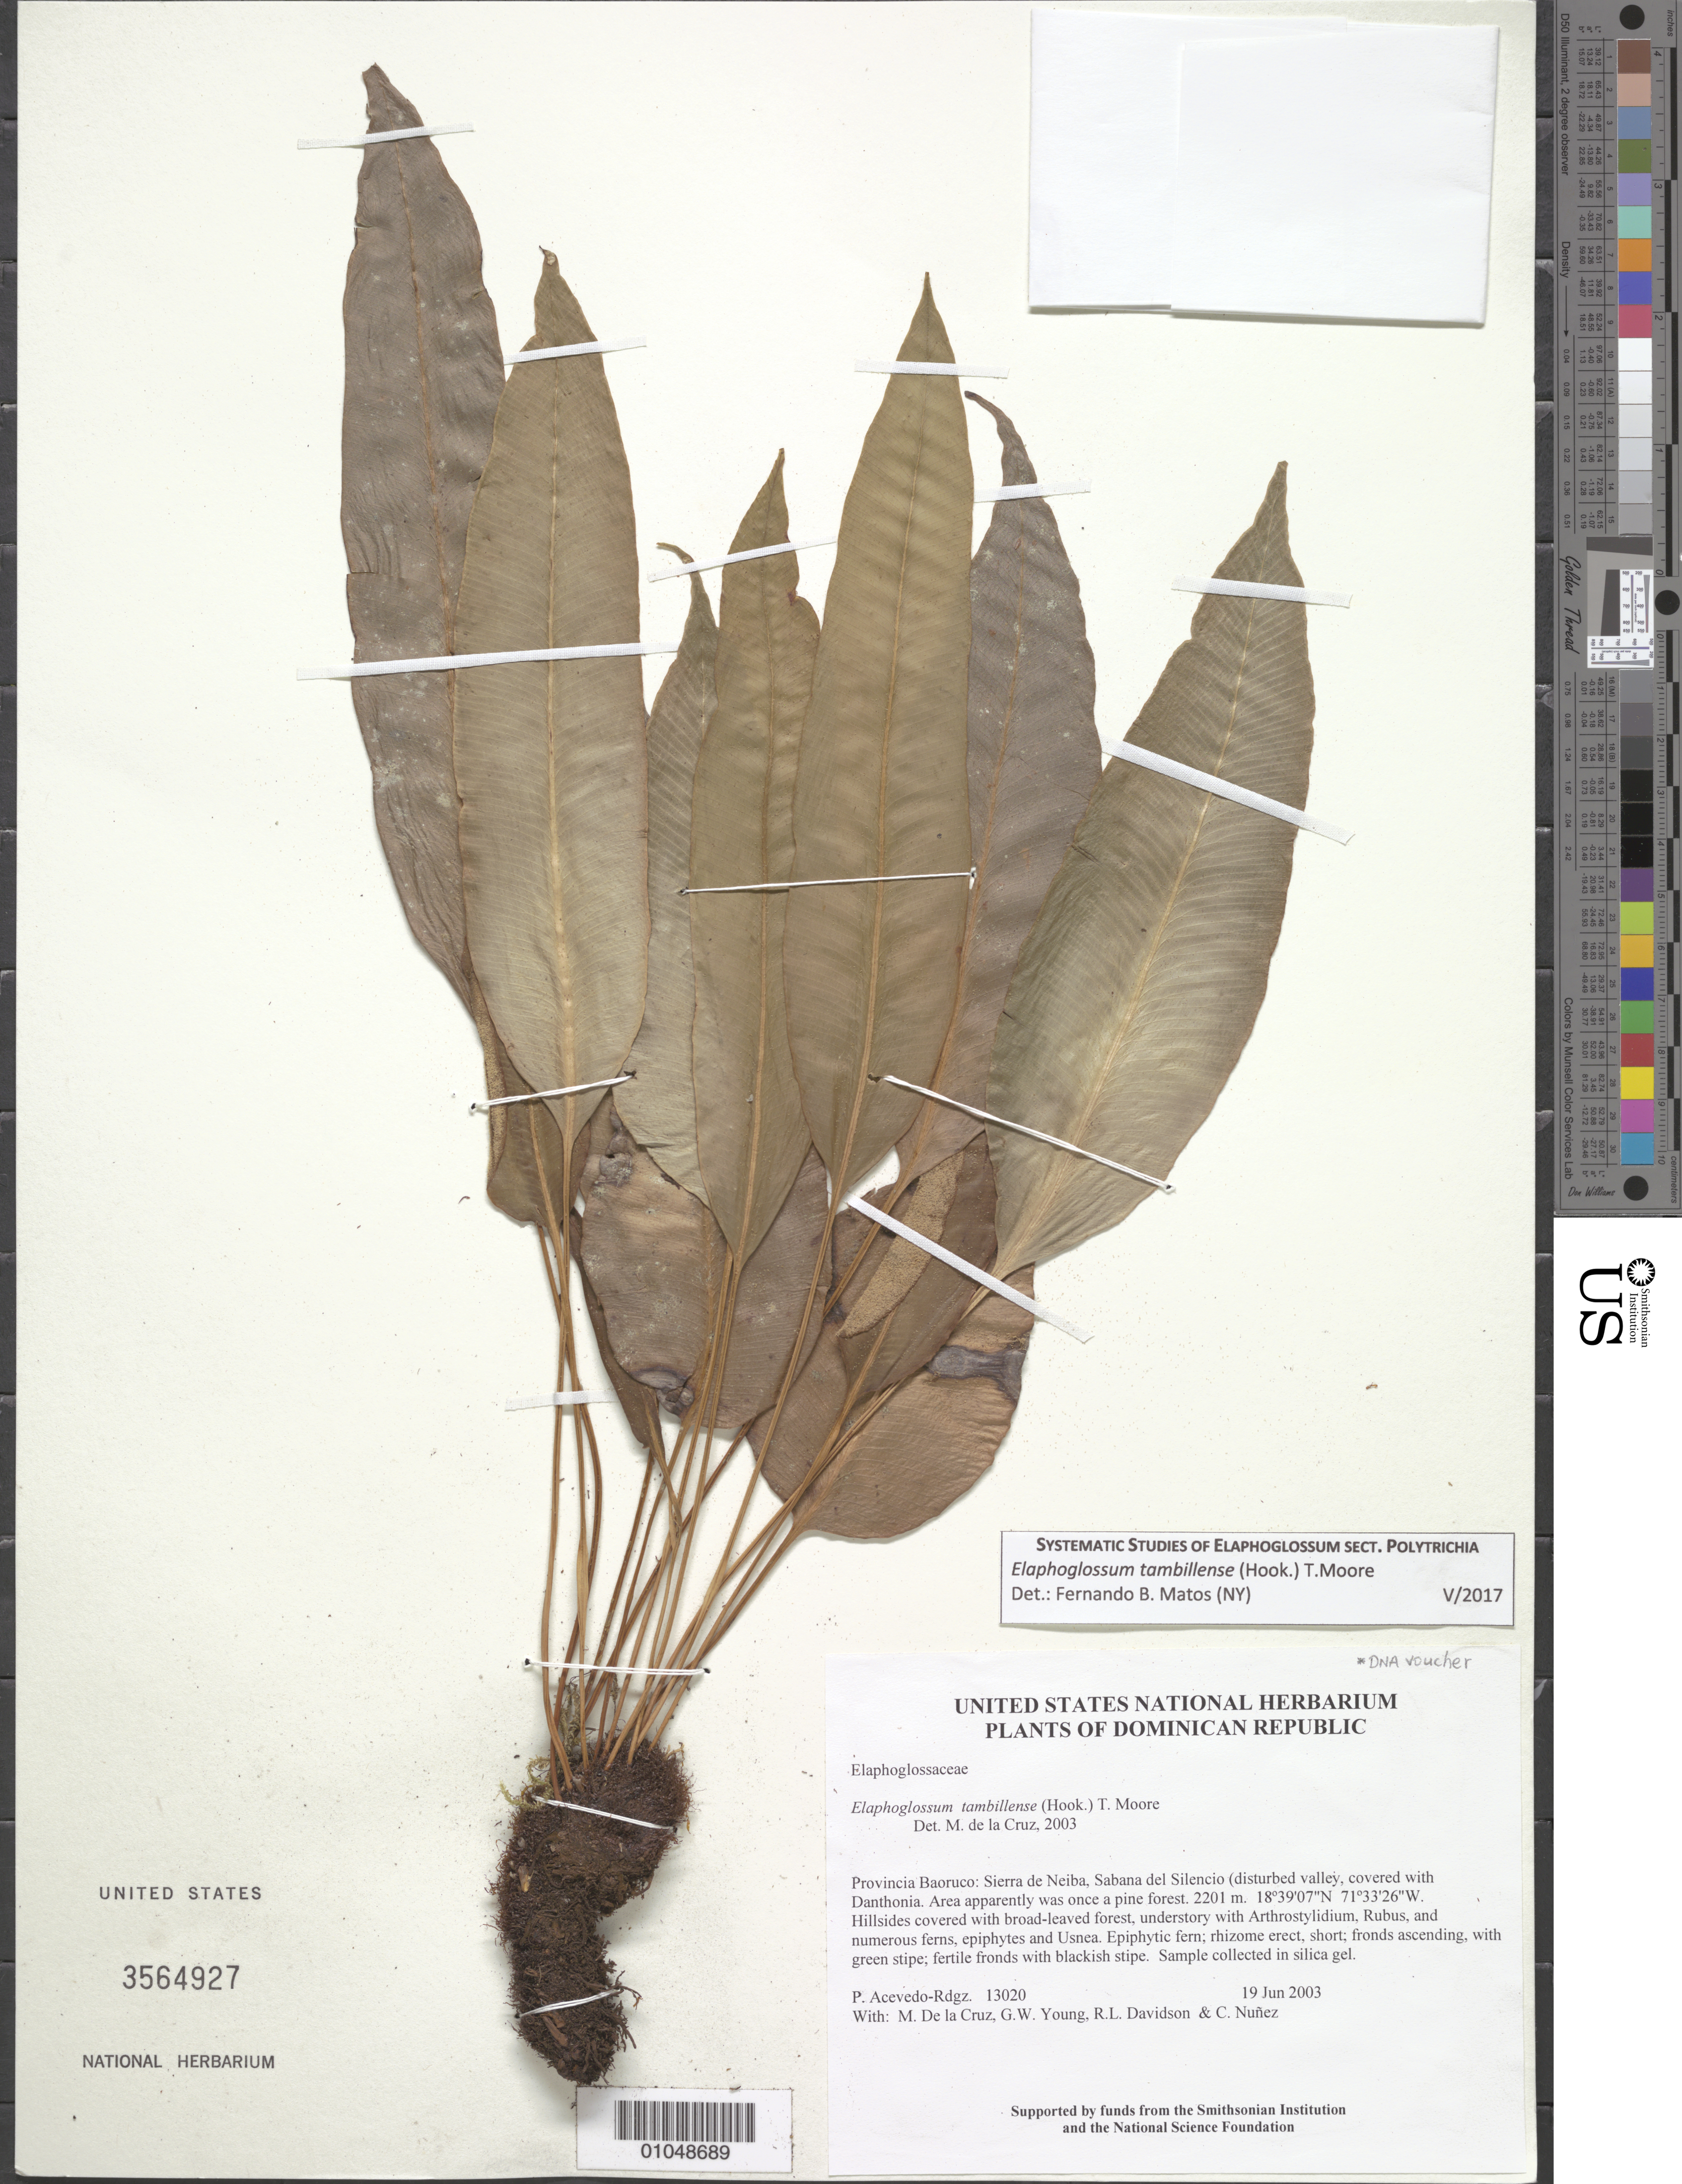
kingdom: Plantae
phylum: Tracheophyta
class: Polypodiopsida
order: Polypodiales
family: Dryopteridaceae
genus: Elaphoglossum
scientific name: Elaphoglossum tambillense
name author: (Hook.) T. Moore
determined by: de la Cruz, M.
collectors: P. Acevedo-Rodr., M. de la Cruz, J. Rawlins, G. Young, R. Davidson & C. Nunez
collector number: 13020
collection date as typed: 19 Jun 2003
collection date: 2003-06-19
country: Dominican Republic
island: Hispaniola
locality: Provincia Baoruco: Sierra de Neiba, Sabana del Silencio (disturbed valley, covered with Danthonia. Area apparently was once a pine forest.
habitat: Hillsides covered with broad-leaved forest, understory with Arthrostylidium, Rubus, and numerous ferns, epiphytes and Usnea.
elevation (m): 2201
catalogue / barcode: US 3564927